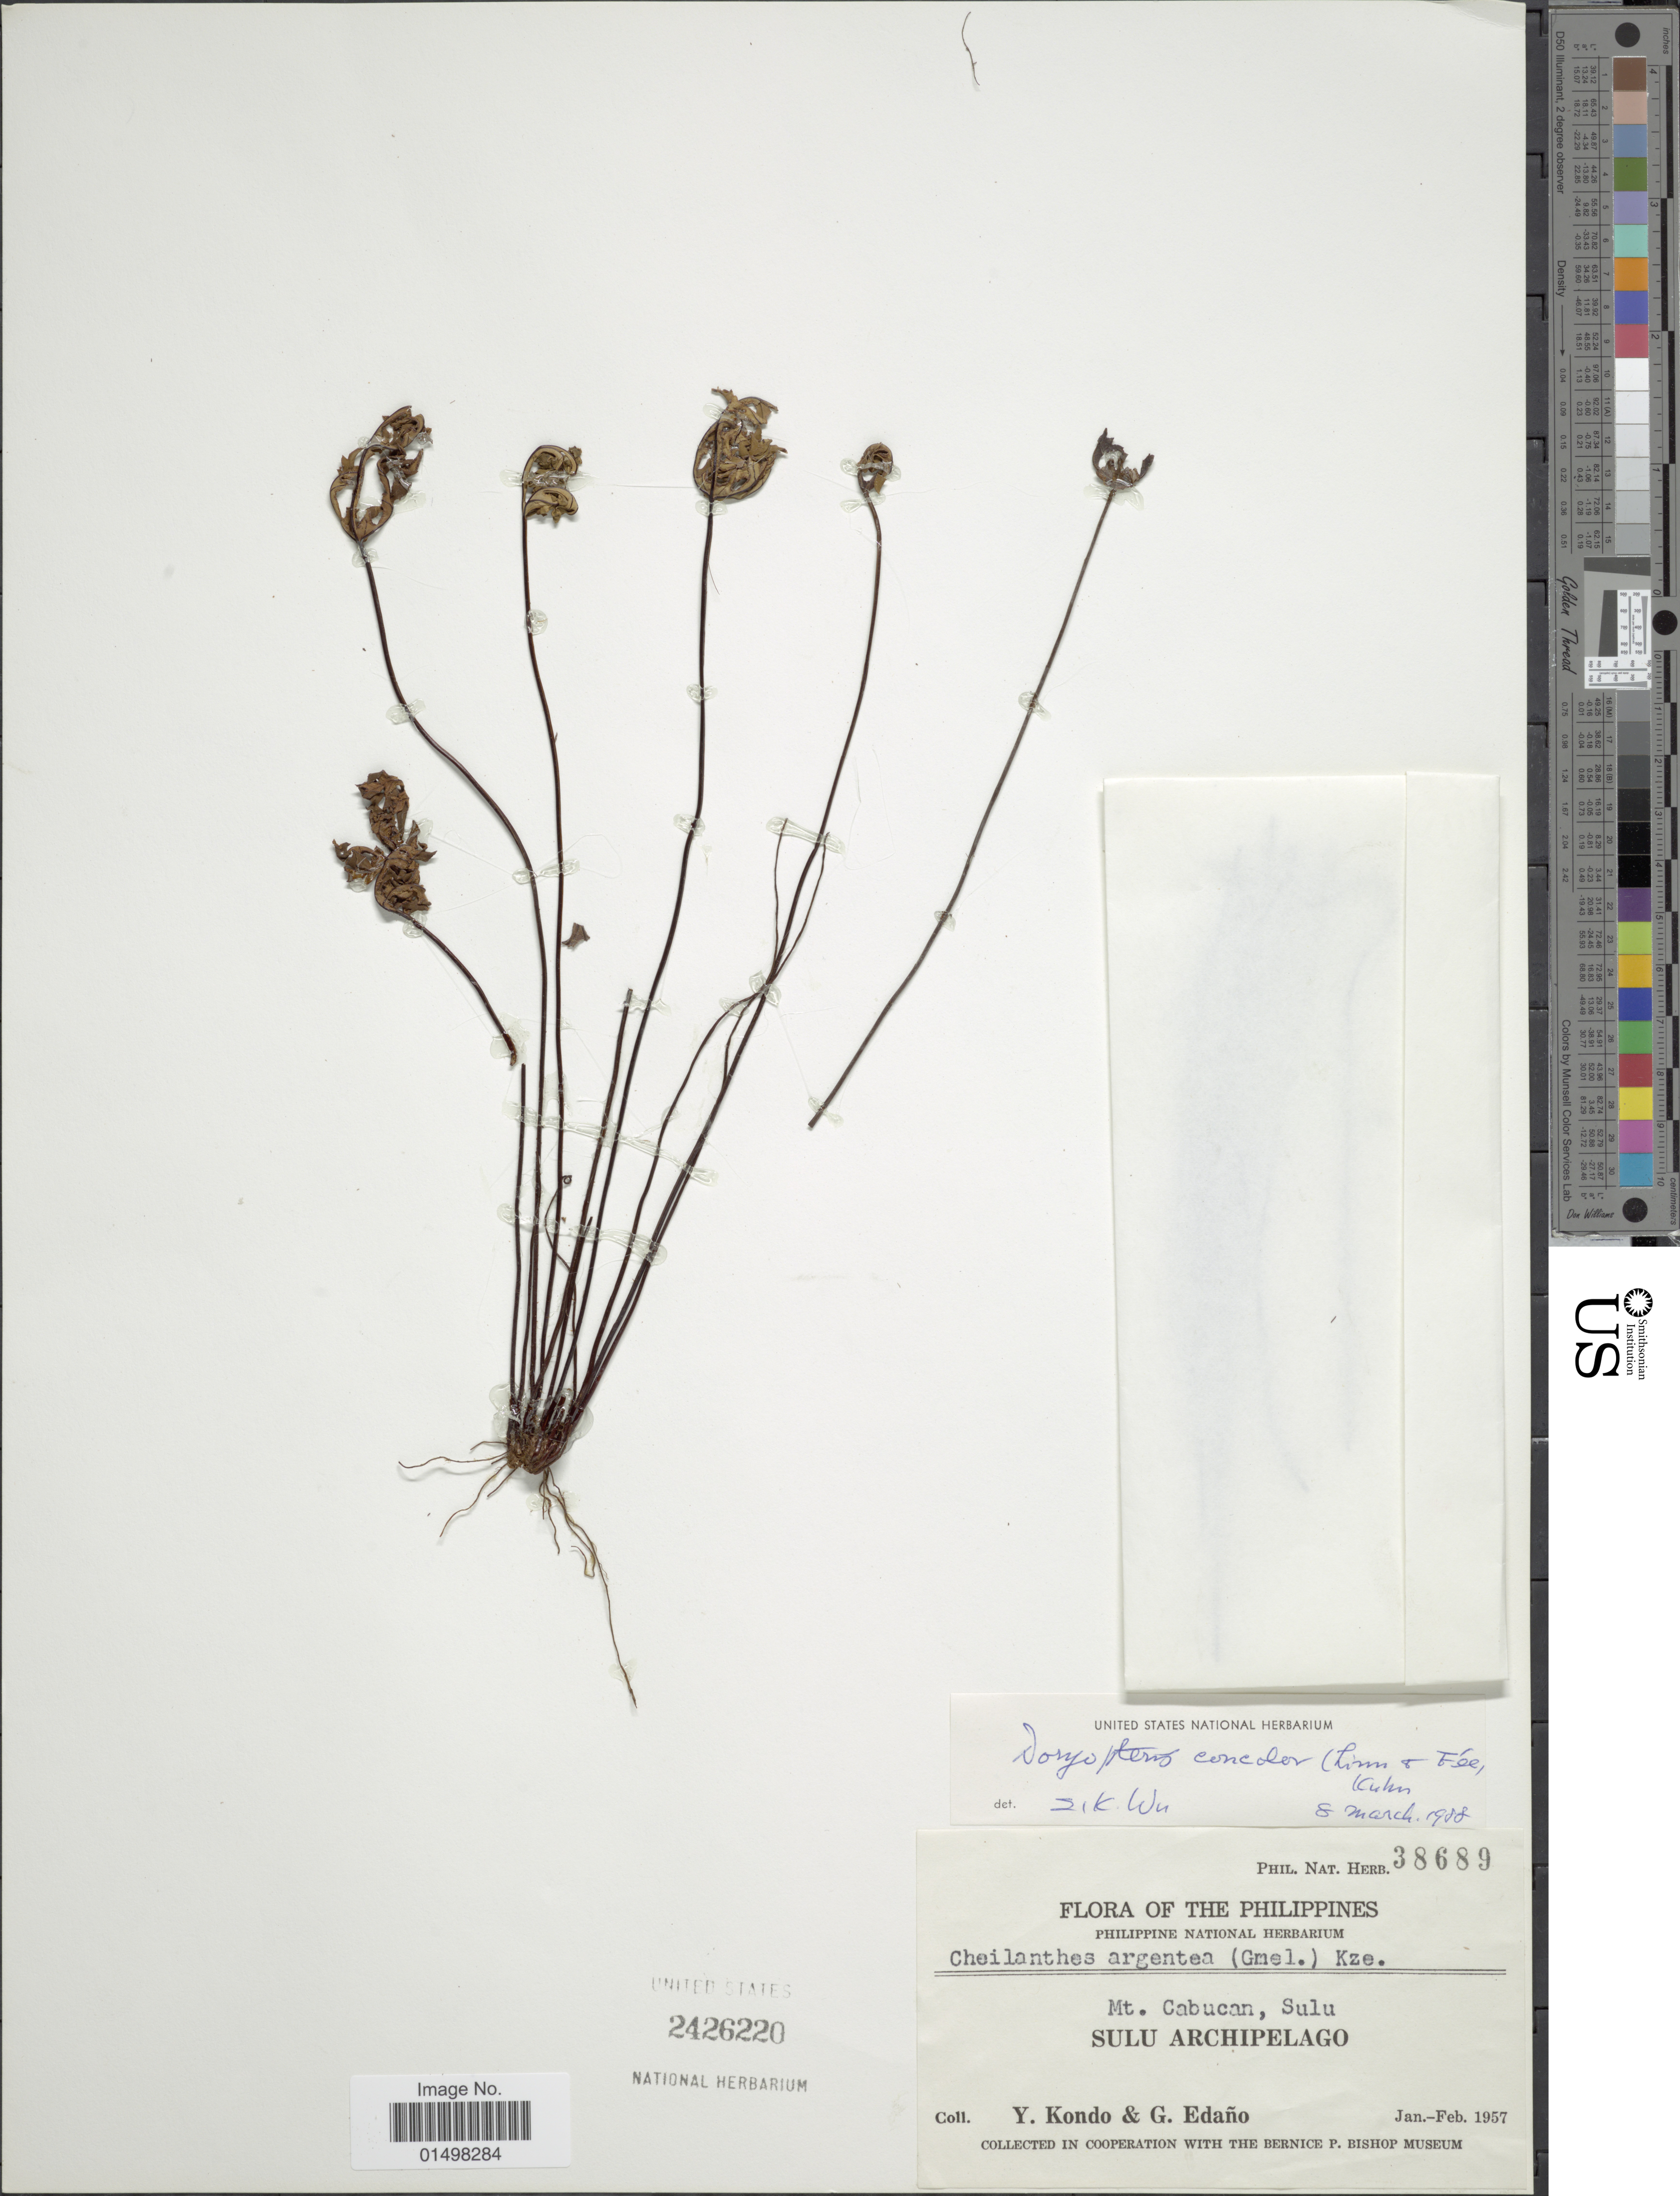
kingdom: Plantae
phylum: Tracheophyta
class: Polypodiopsida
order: Polypodiales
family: Pteridaceae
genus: Doryopteris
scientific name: Doryopteris concolor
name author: (Langsd. & Fisch.) Kuhn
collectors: Y. Kondo & G. Edaño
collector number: Phil. Nat. Herb. 38689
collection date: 1957-01/1957-02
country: Philippines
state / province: Muslim Mindanao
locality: Mt. Cabucan, Sulu. Sulu Archipelago.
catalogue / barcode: US 2426220